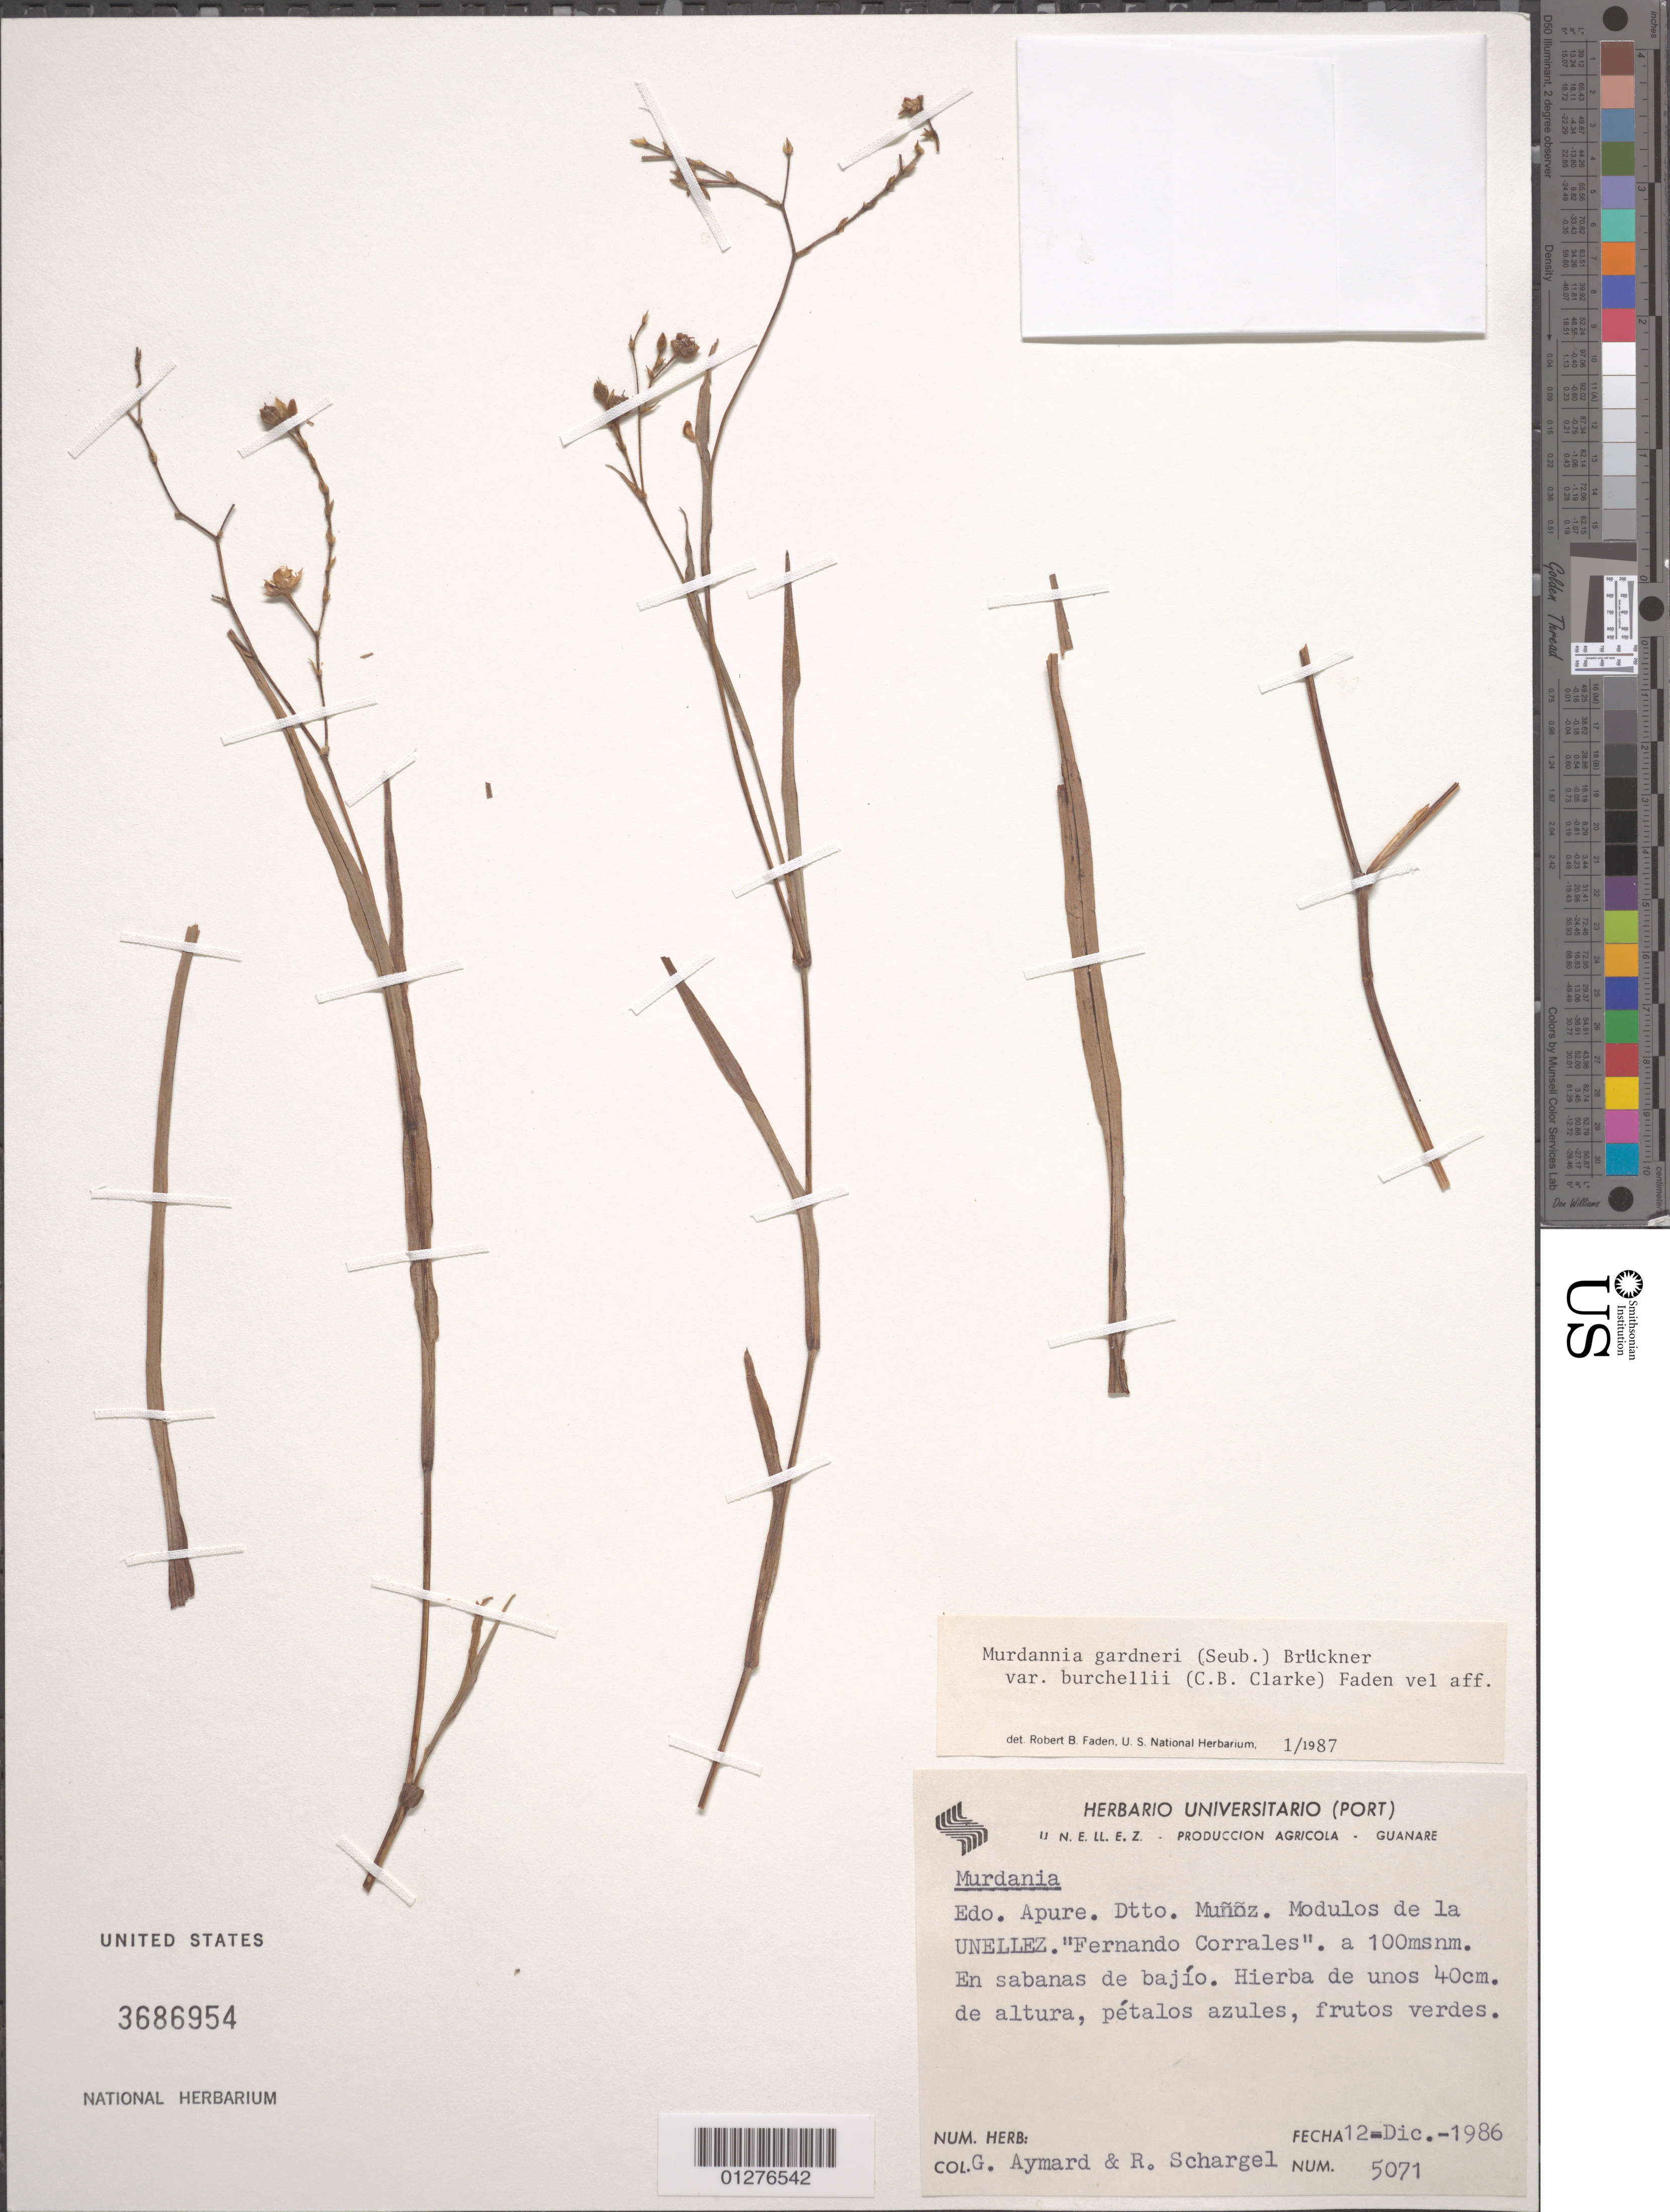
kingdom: Plantae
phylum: Tracheophyta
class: Liliopsida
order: Commelinales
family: Commelinaceae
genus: Murdannia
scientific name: Murdannia gardneri var. burchelli (C.B. Clarke), ined.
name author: (C.B. Clarke)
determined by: Faden, Robert B., (US), Smithsonian Institution - National Museum of Natural History (UNITED STATES)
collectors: G. A. Aymard & R. Schargel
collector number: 5071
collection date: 1986-12-12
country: Venezuela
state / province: Apure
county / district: Muñoz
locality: Modullos de la UNELLEAZ. "Fernando Corrales."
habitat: En sabanas de bajio.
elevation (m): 100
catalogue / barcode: US 3686954